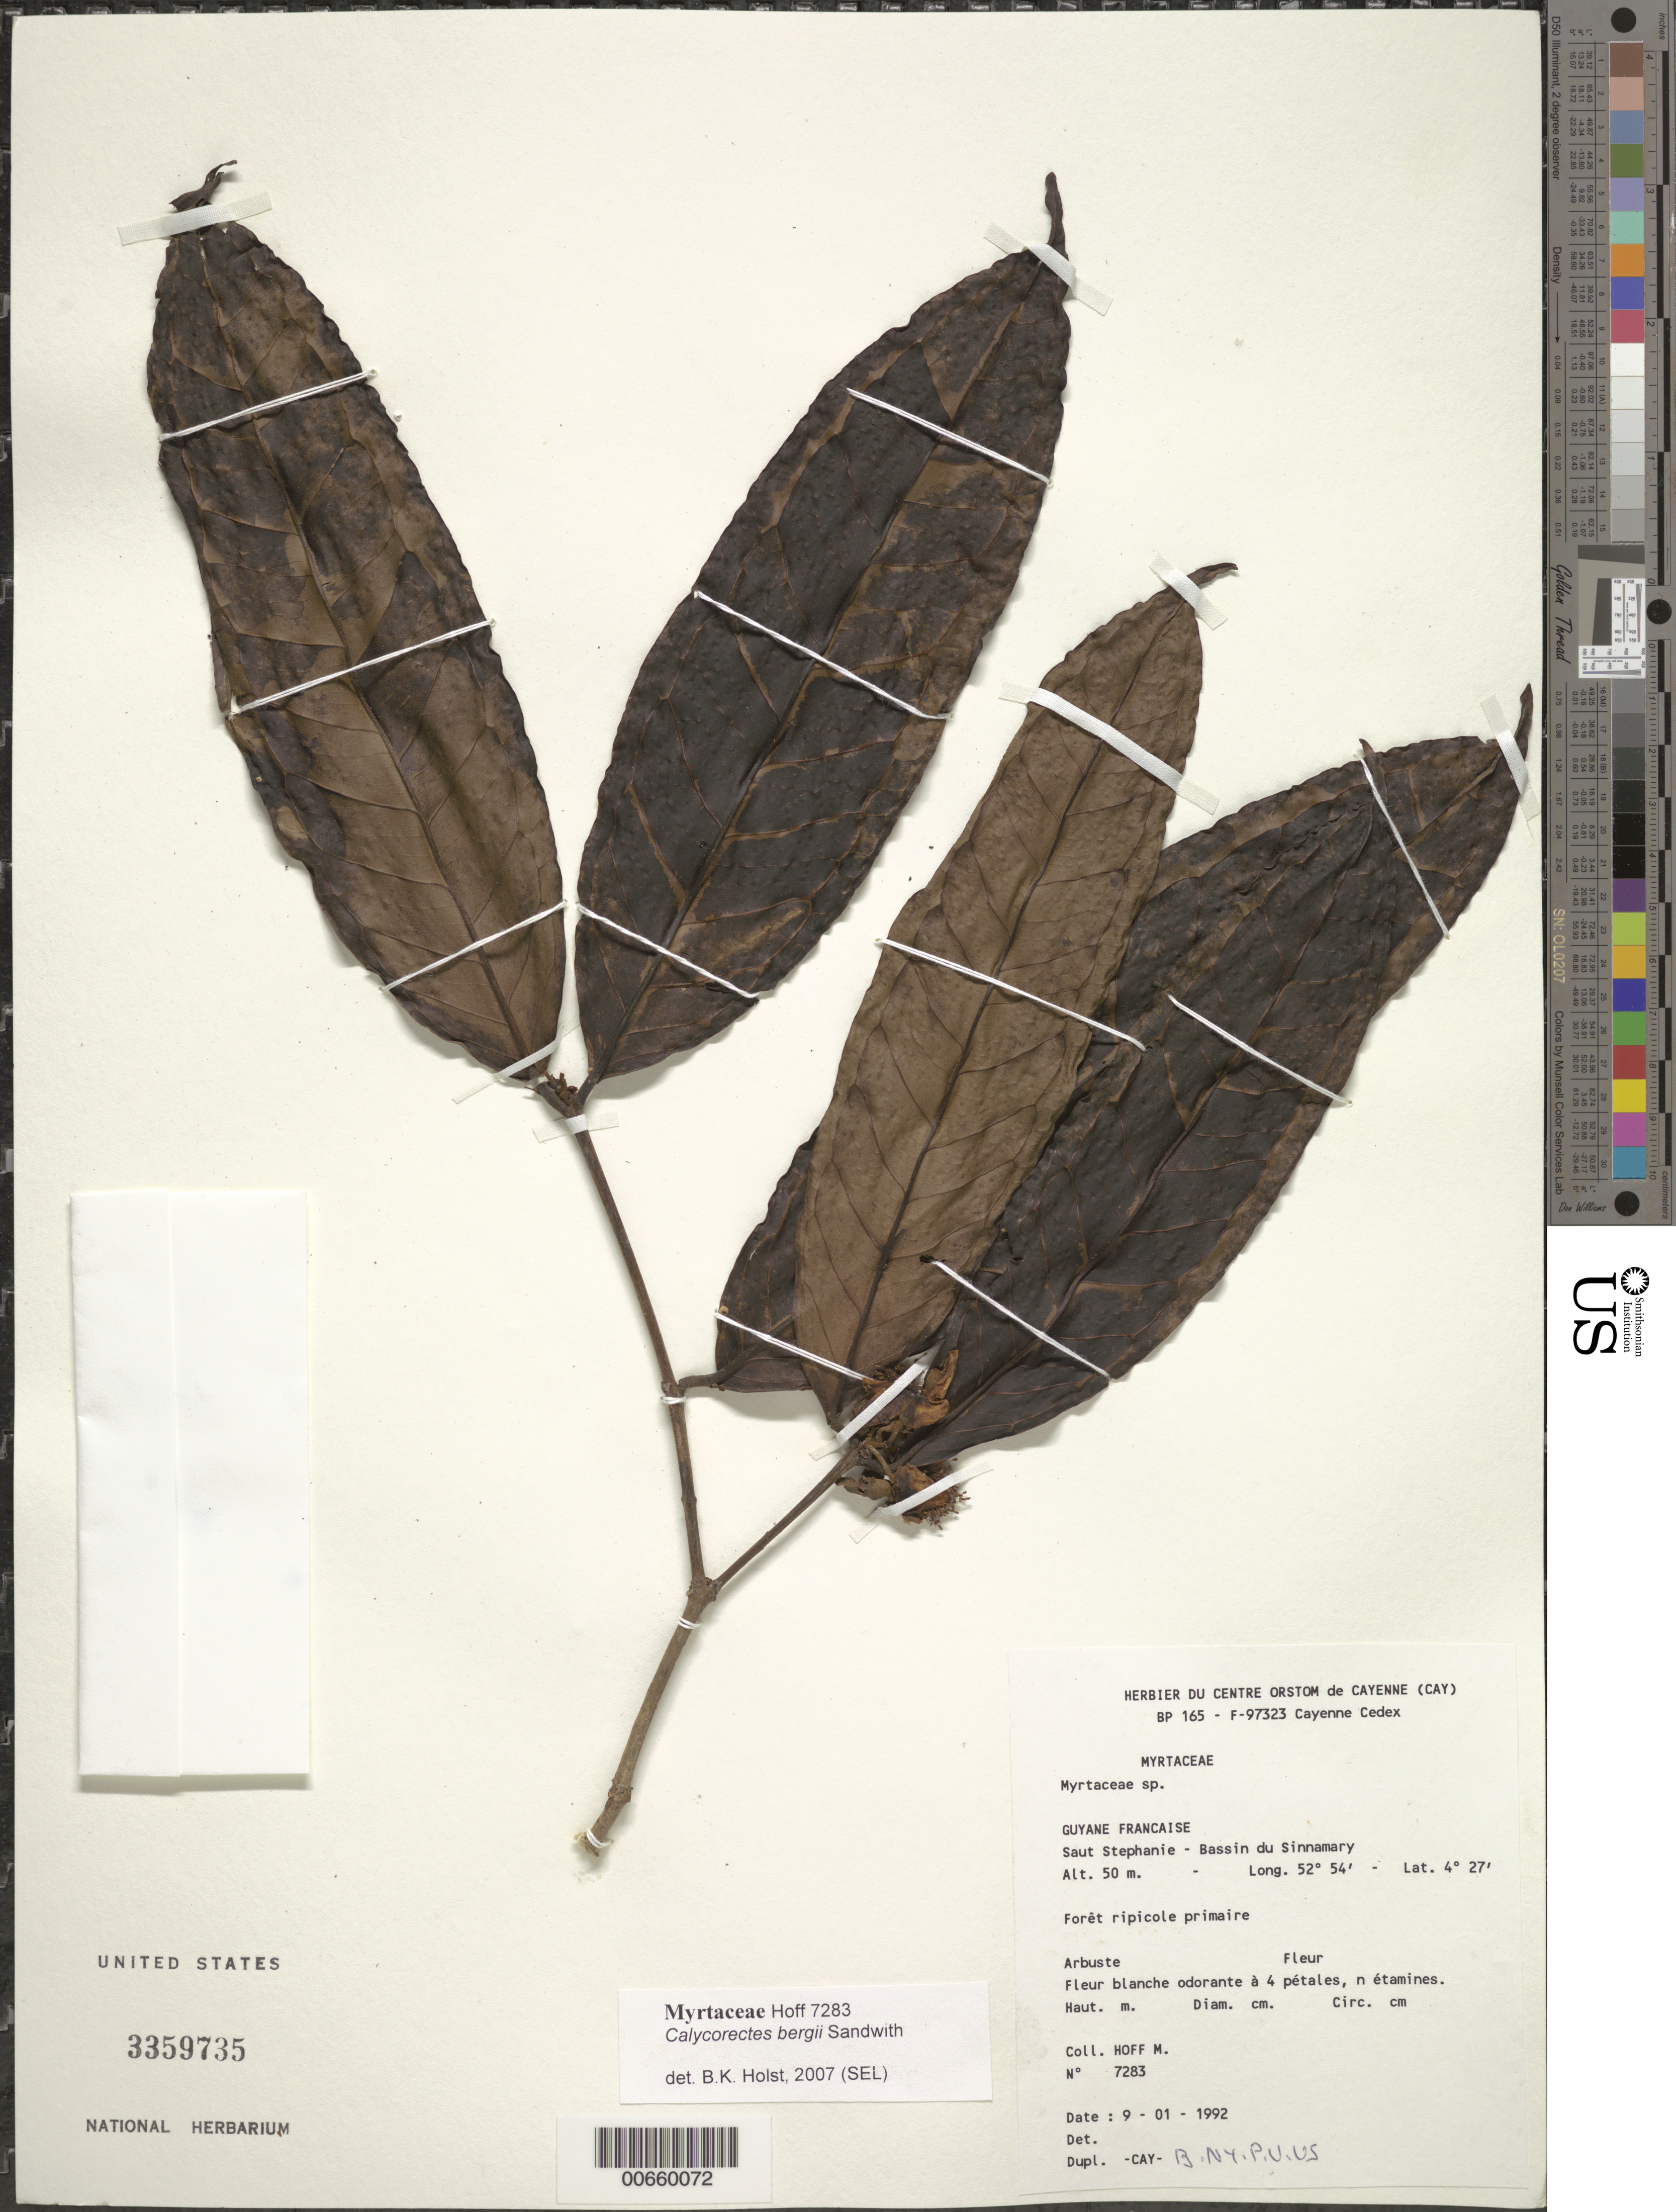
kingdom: Plantae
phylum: Tracheophyta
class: Magnoliopsida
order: Myrtales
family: Myrtaceae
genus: Eugenia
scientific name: Eugenia neolatifolia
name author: Sobral & M.A.D. Souza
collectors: M. Hoff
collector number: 7283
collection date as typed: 9-Jan-92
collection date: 1992-01-09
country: French Guiana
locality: Saut Stéphanie, Bassin du Sinnamary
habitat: Primary riparian forest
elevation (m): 50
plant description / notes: Cited by M. Sobral et al., Phytotaxa 669(3): 297. 2024.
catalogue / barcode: US 3359735